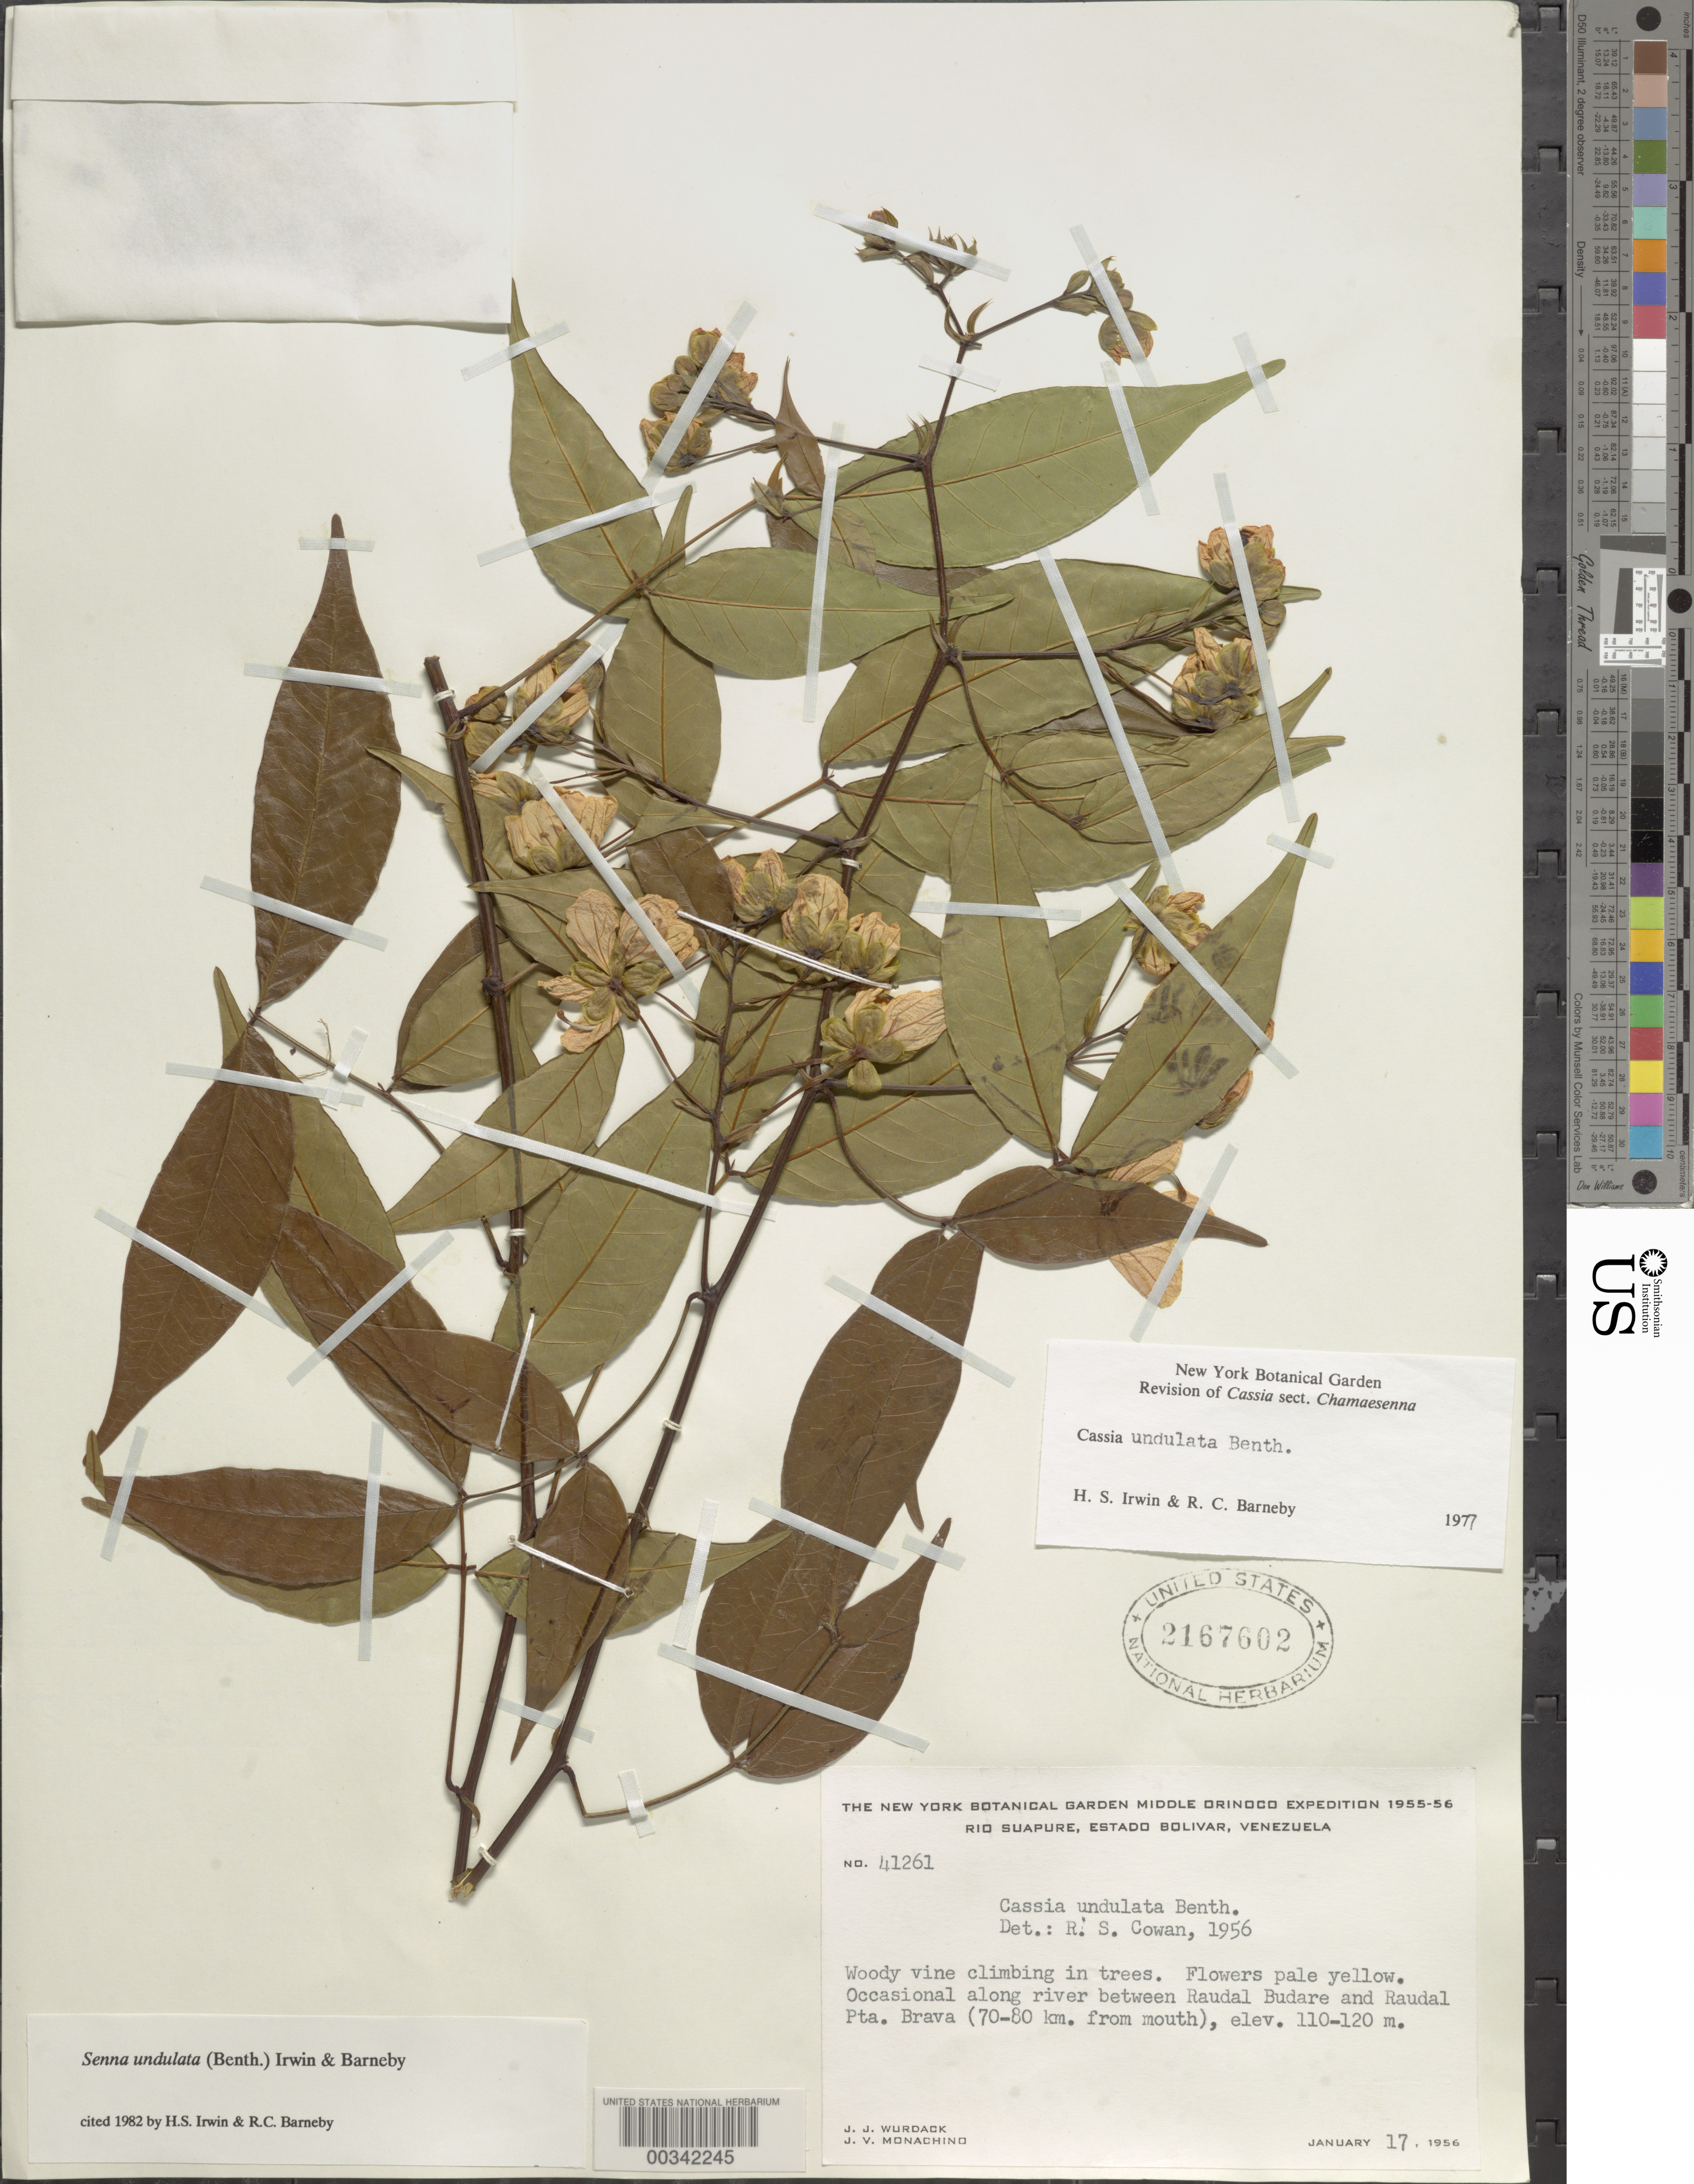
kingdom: Plantae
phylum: Tracheophyta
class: Magnoliopsida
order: Fabales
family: Fabaceae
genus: Senna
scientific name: Senna undulata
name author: (Benth.) H.S. Irwin & Barneby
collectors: J. J. Wurdack & J. V. Monachino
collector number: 41261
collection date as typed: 17 Jan 1956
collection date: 1956-01-17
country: Venezuela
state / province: Bolivar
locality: Along river between raudal budare and raudal pta. brava, 70-80 km from mouth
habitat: Along river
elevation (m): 110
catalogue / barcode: US 2167602